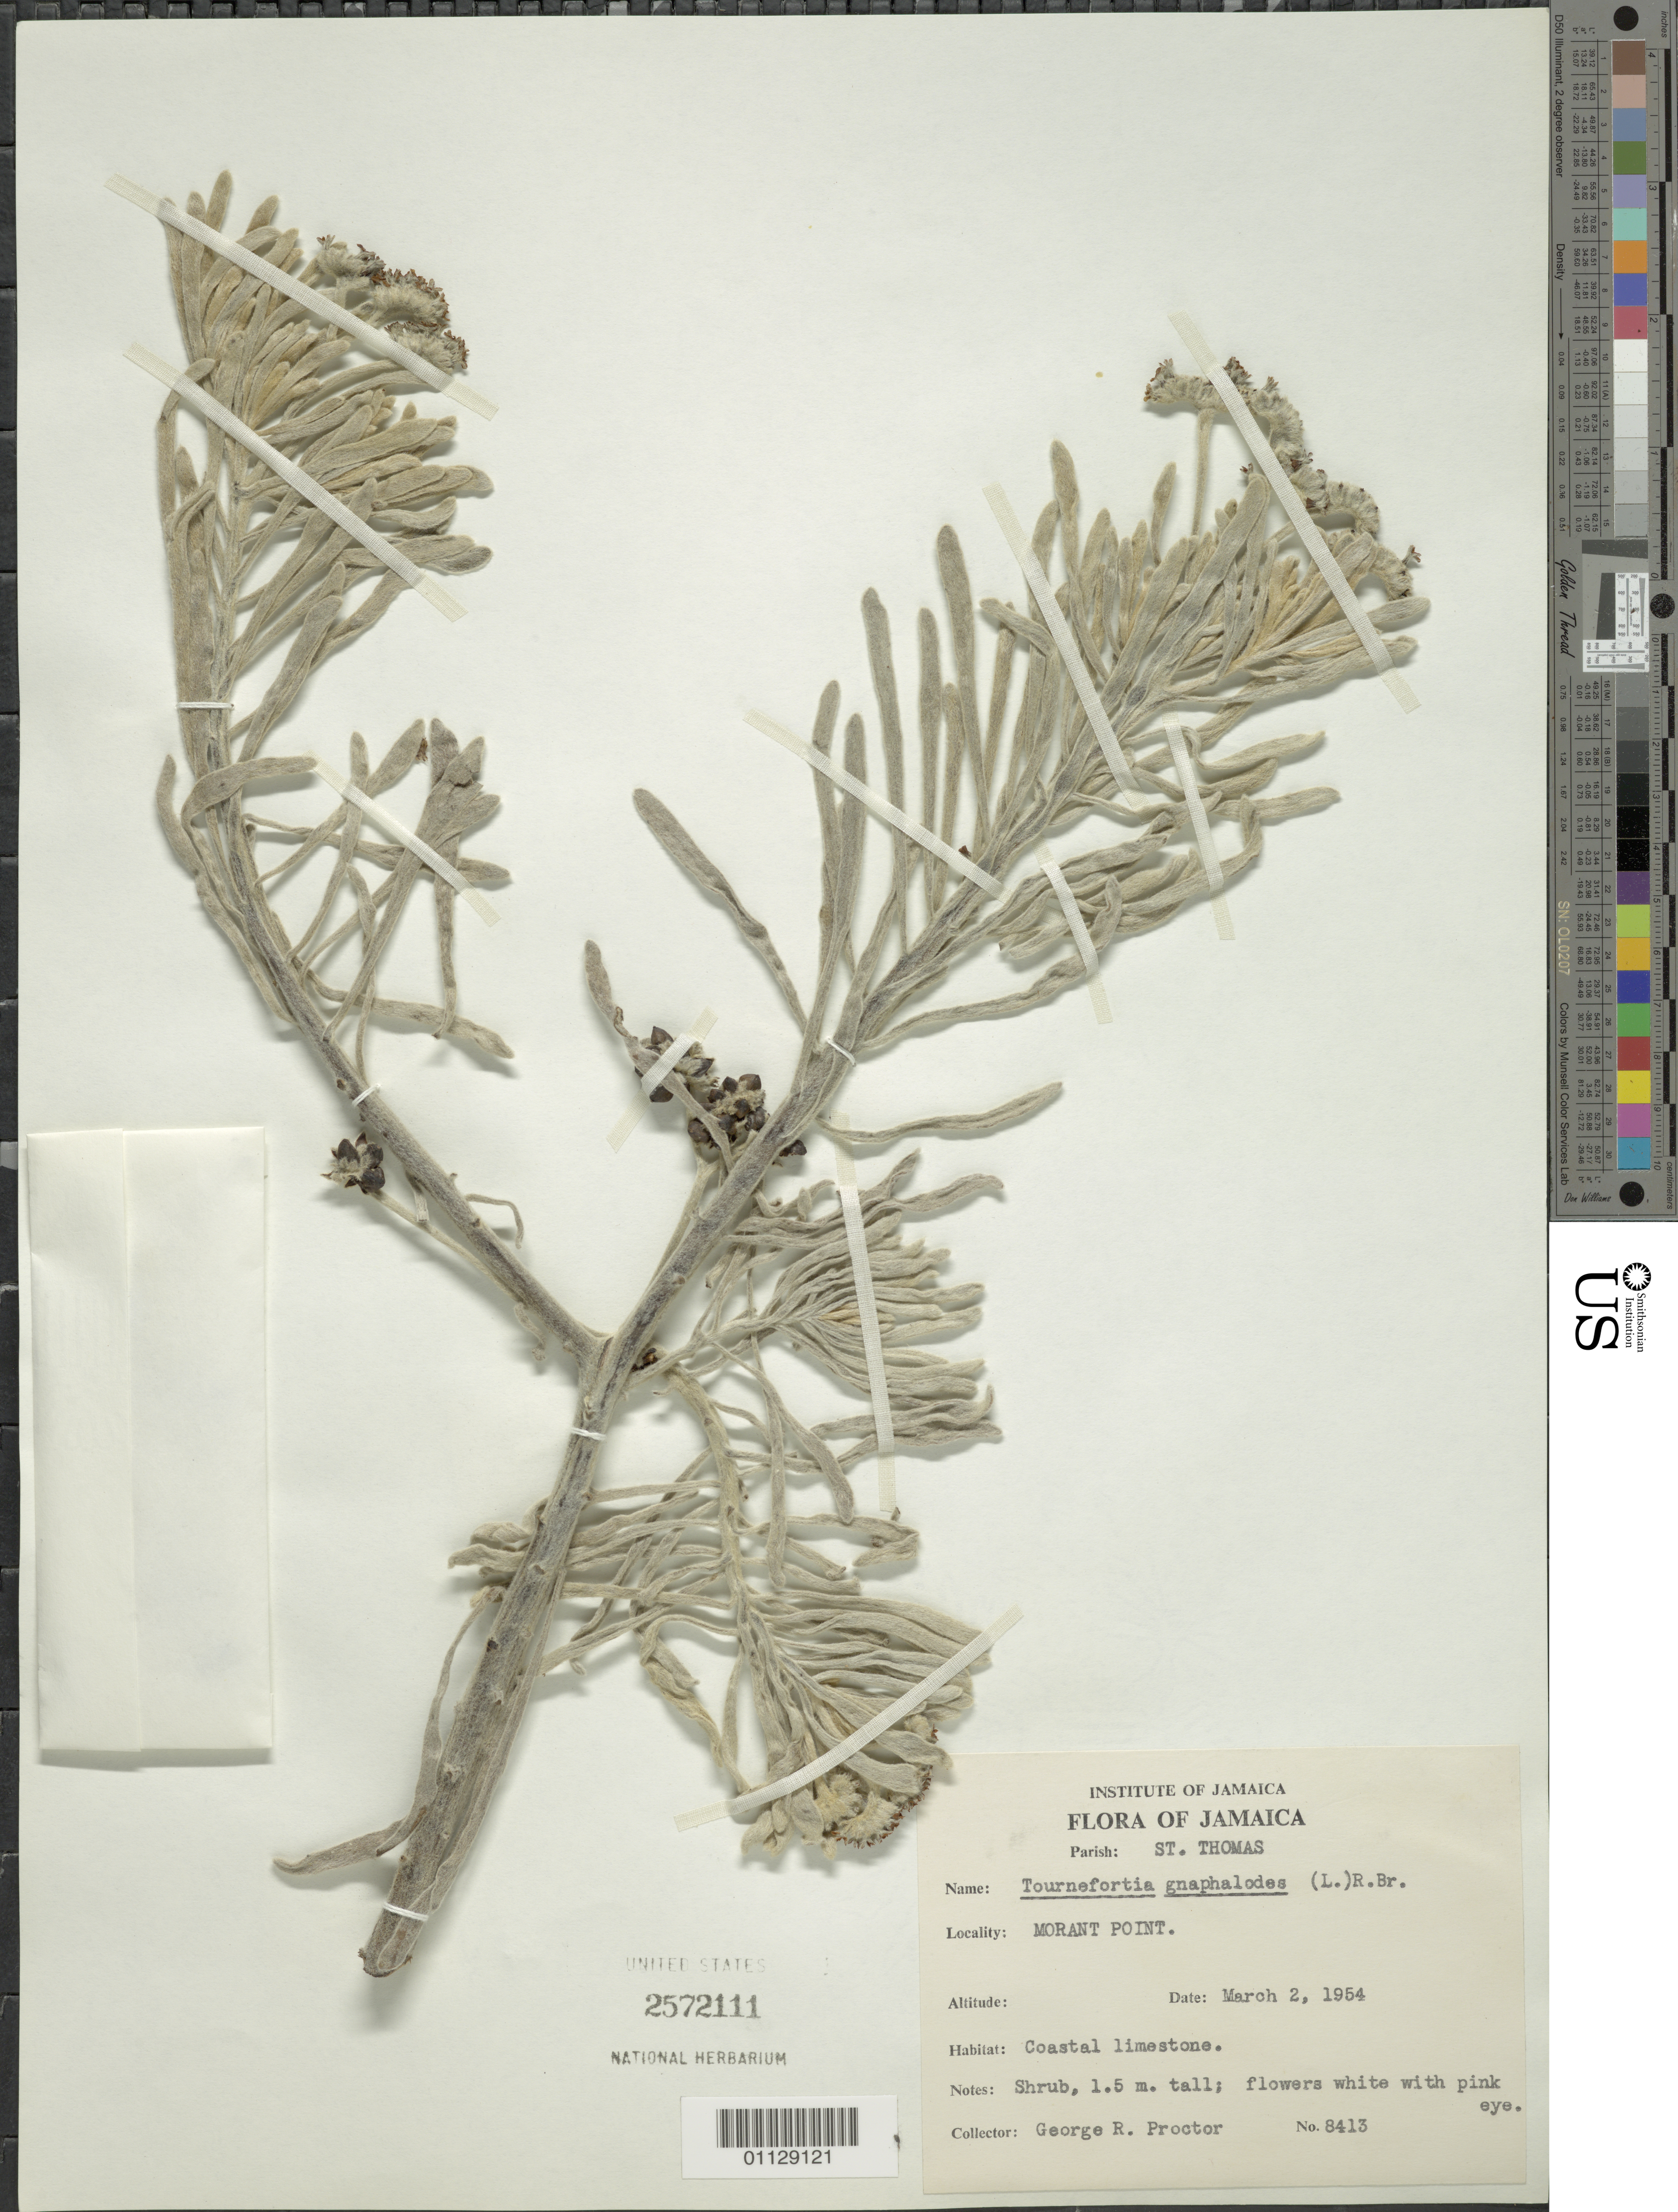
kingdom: Plantae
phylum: Tracheophyta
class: Magnoliopsida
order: Boraginales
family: Heliotropiaceae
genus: Tournefortia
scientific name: Tournefortia gnaphalodes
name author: (L.) R. Br.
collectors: G. R. Proctor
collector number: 8413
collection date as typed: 02 Mar 1954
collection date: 1954-03-02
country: Jamaica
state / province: Saint Thomas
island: Jamaica I.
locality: Coastal Limestone, Morant Point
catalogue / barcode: US 2572111